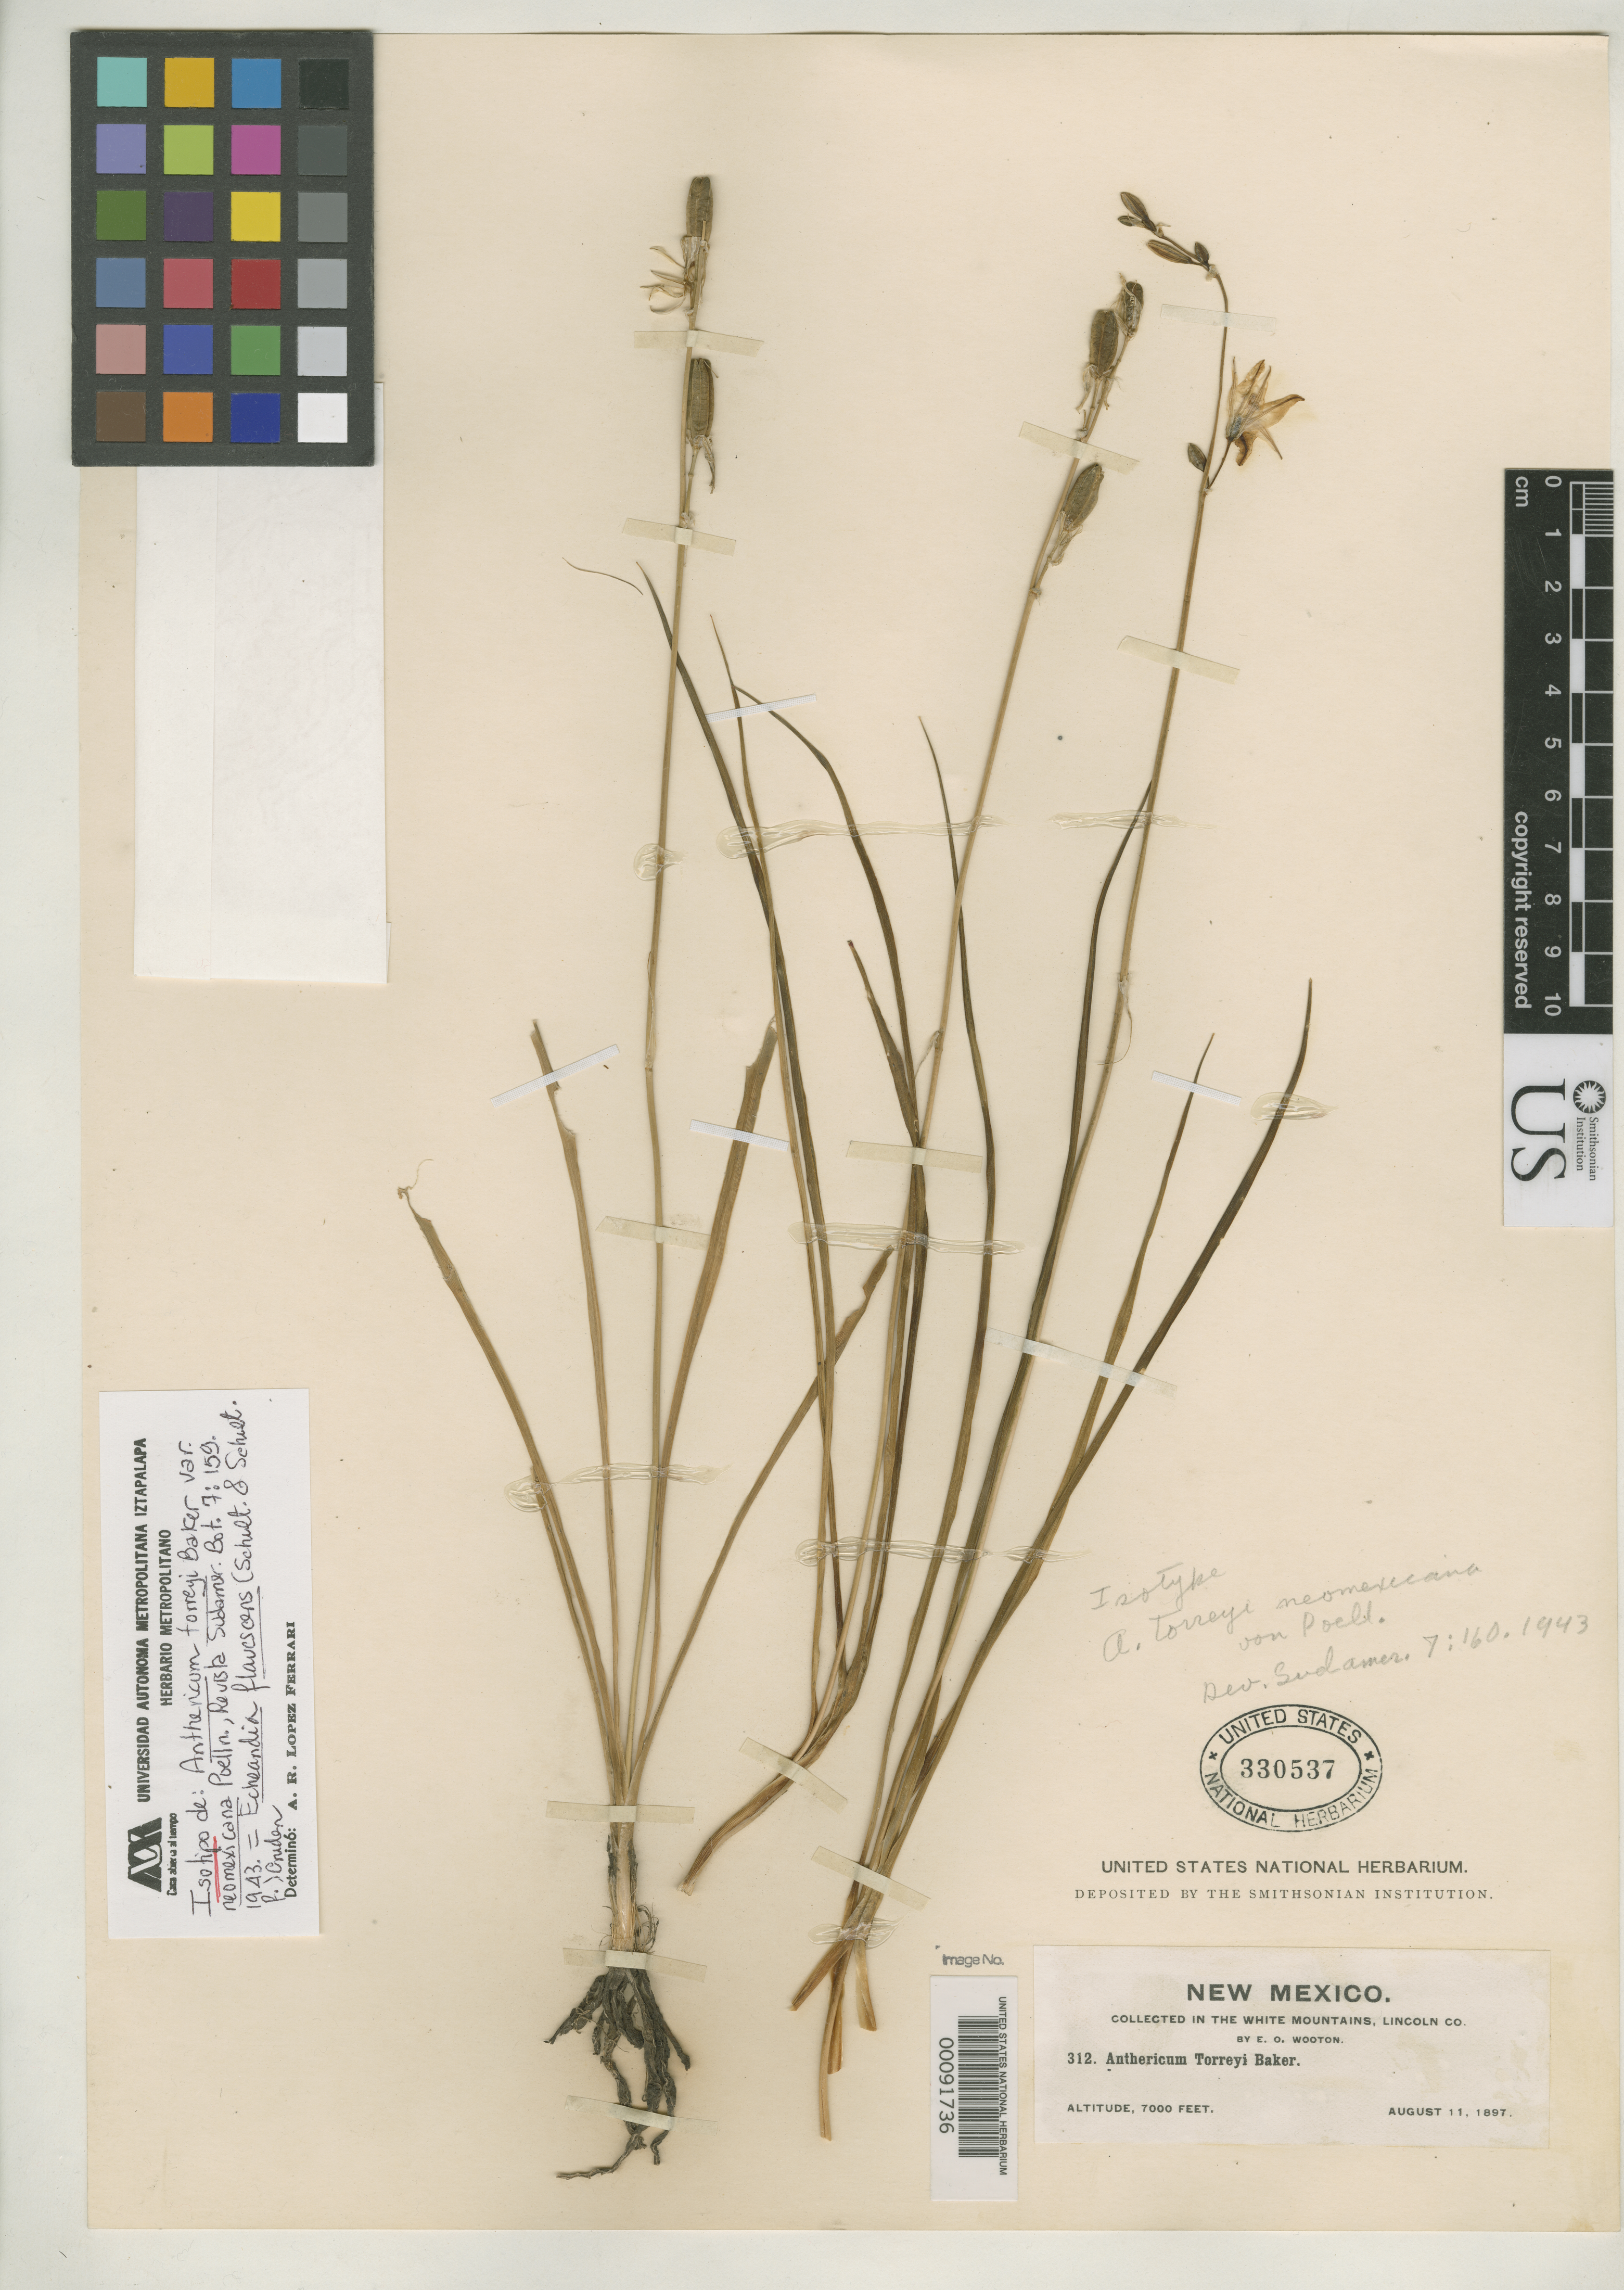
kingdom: Plantae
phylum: Tracheophyta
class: Liliopsida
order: Asparagales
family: Asparagaceae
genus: Anthericum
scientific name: Anthericum torreyi var. neomexicanum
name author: Poelln.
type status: Isotype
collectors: E. O. Wooton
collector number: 312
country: United States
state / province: New Mexico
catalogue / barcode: US 330537